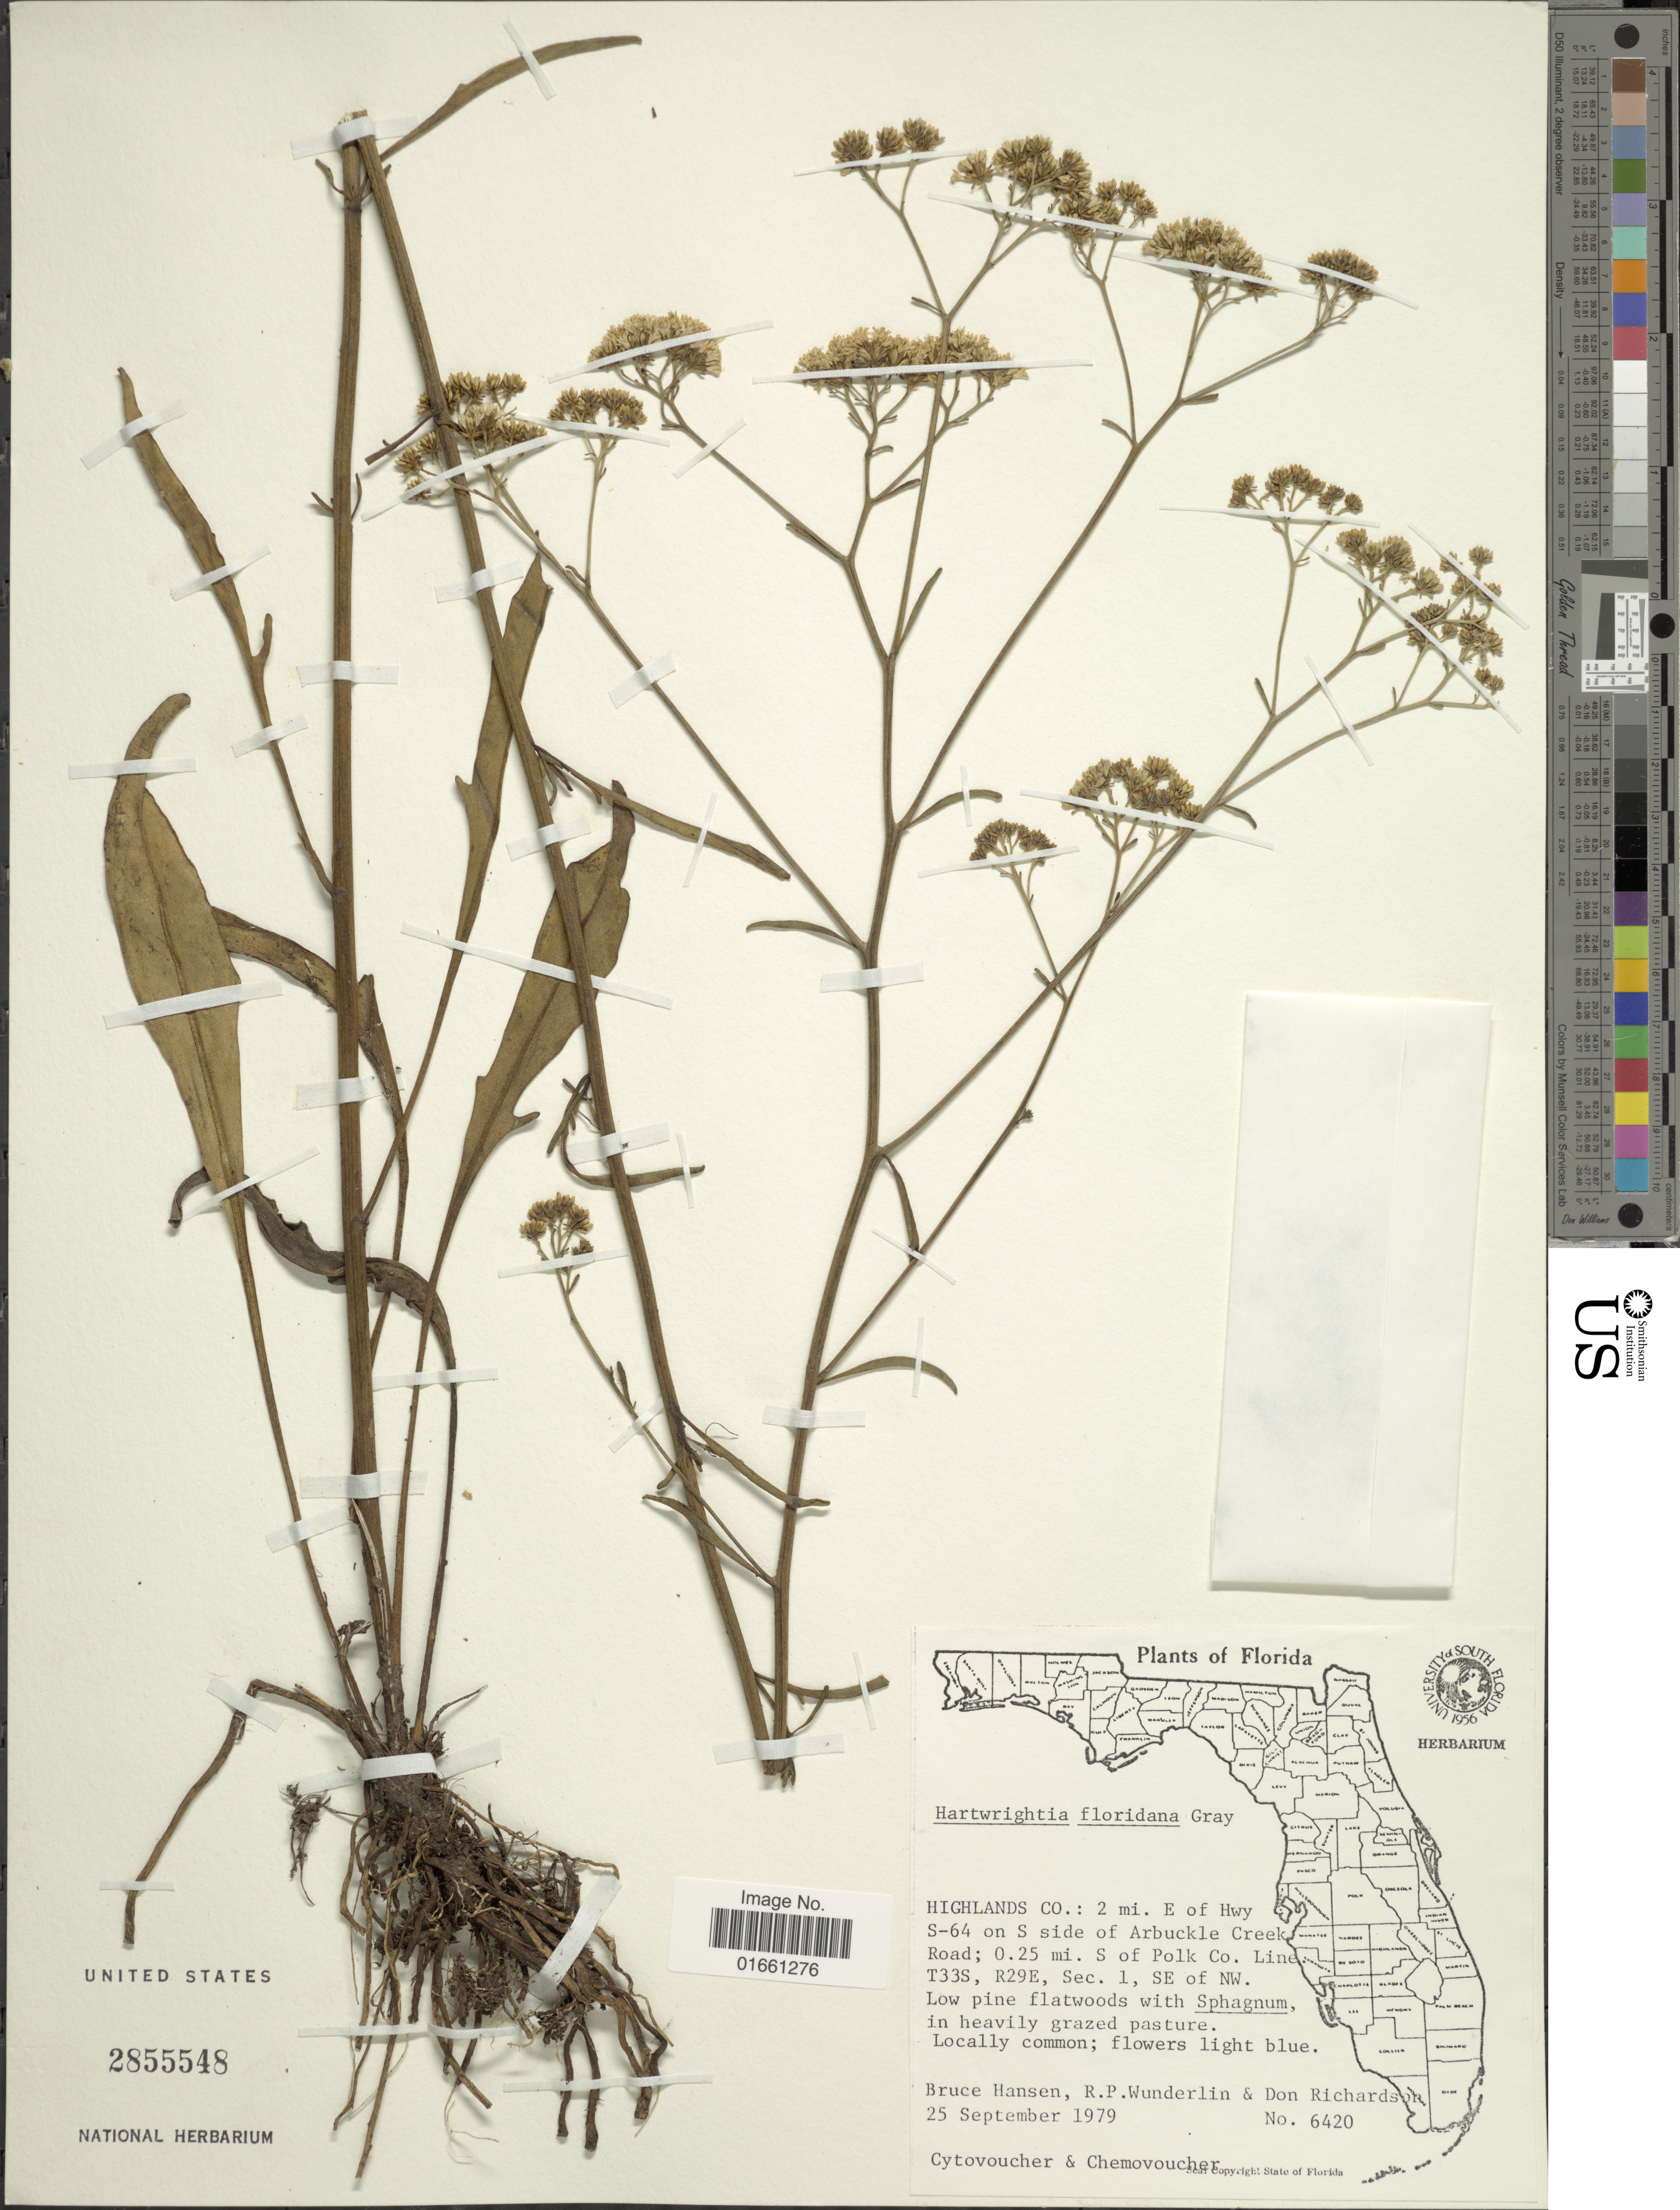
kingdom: Plantae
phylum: Tracheophyta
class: Magnoliopsida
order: Asterales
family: Asteraceae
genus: Hartwrightia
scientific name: Hartwrightia floridana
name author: A. Gray ex S. Watson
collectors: B. Hansen, R. P. Wunderlin & D. Richardson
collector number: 6420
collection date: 1979-09-25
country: United States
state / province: Florida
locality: Highlands co. 2 mi E.of Hwy S - 64 on S of Arbuckle Creek Road; 0.25 mi S of Polk Co line T33S, R29E, Sec. 1, SE of NW.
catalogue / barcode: US 2855548